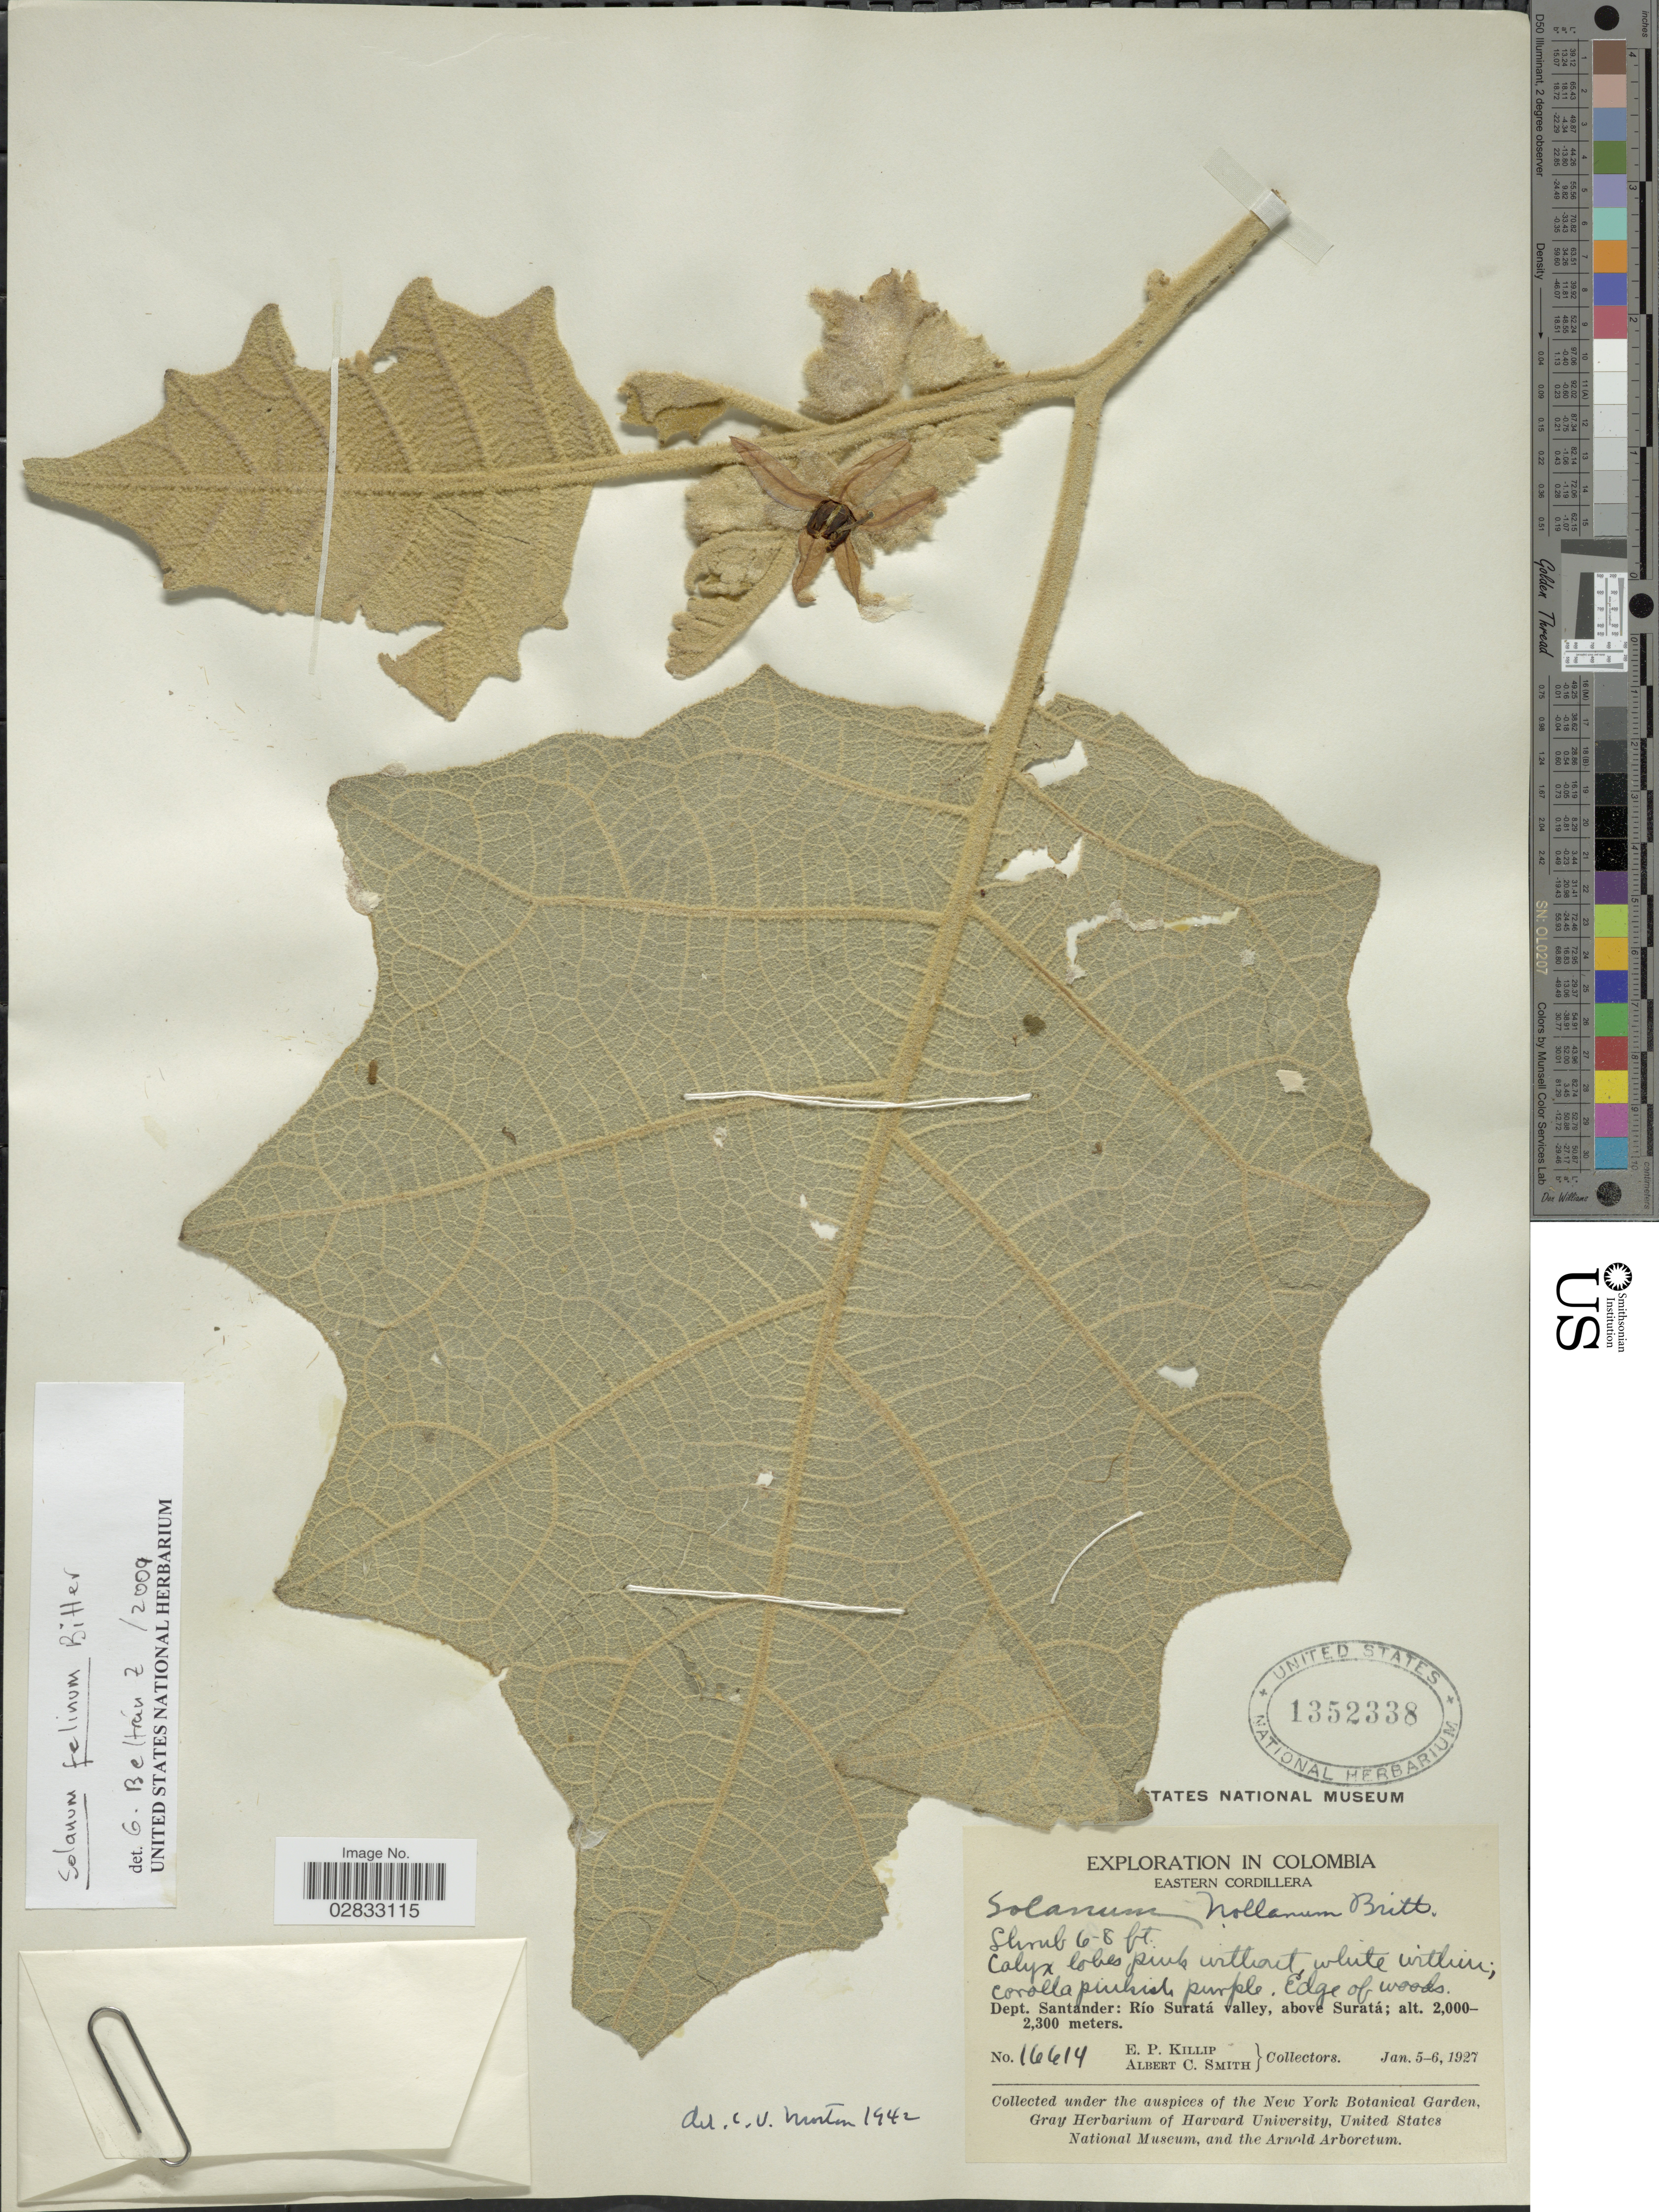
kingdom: Plantae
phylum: Tracheophyta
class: Magnoliopsida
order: Solanales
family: Solanaceae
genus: Solanum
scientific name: Solanum felinum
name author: Bitter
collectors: E. P. Killip & A. C. Smith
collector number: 16614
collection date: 1927-01-05/1927-01-06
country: Colombia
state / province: Santander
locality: Eastern Cordillera. Dept. Santander: Río Suratá valley, above Suratá.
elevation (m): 2000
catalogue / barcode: US 1352338